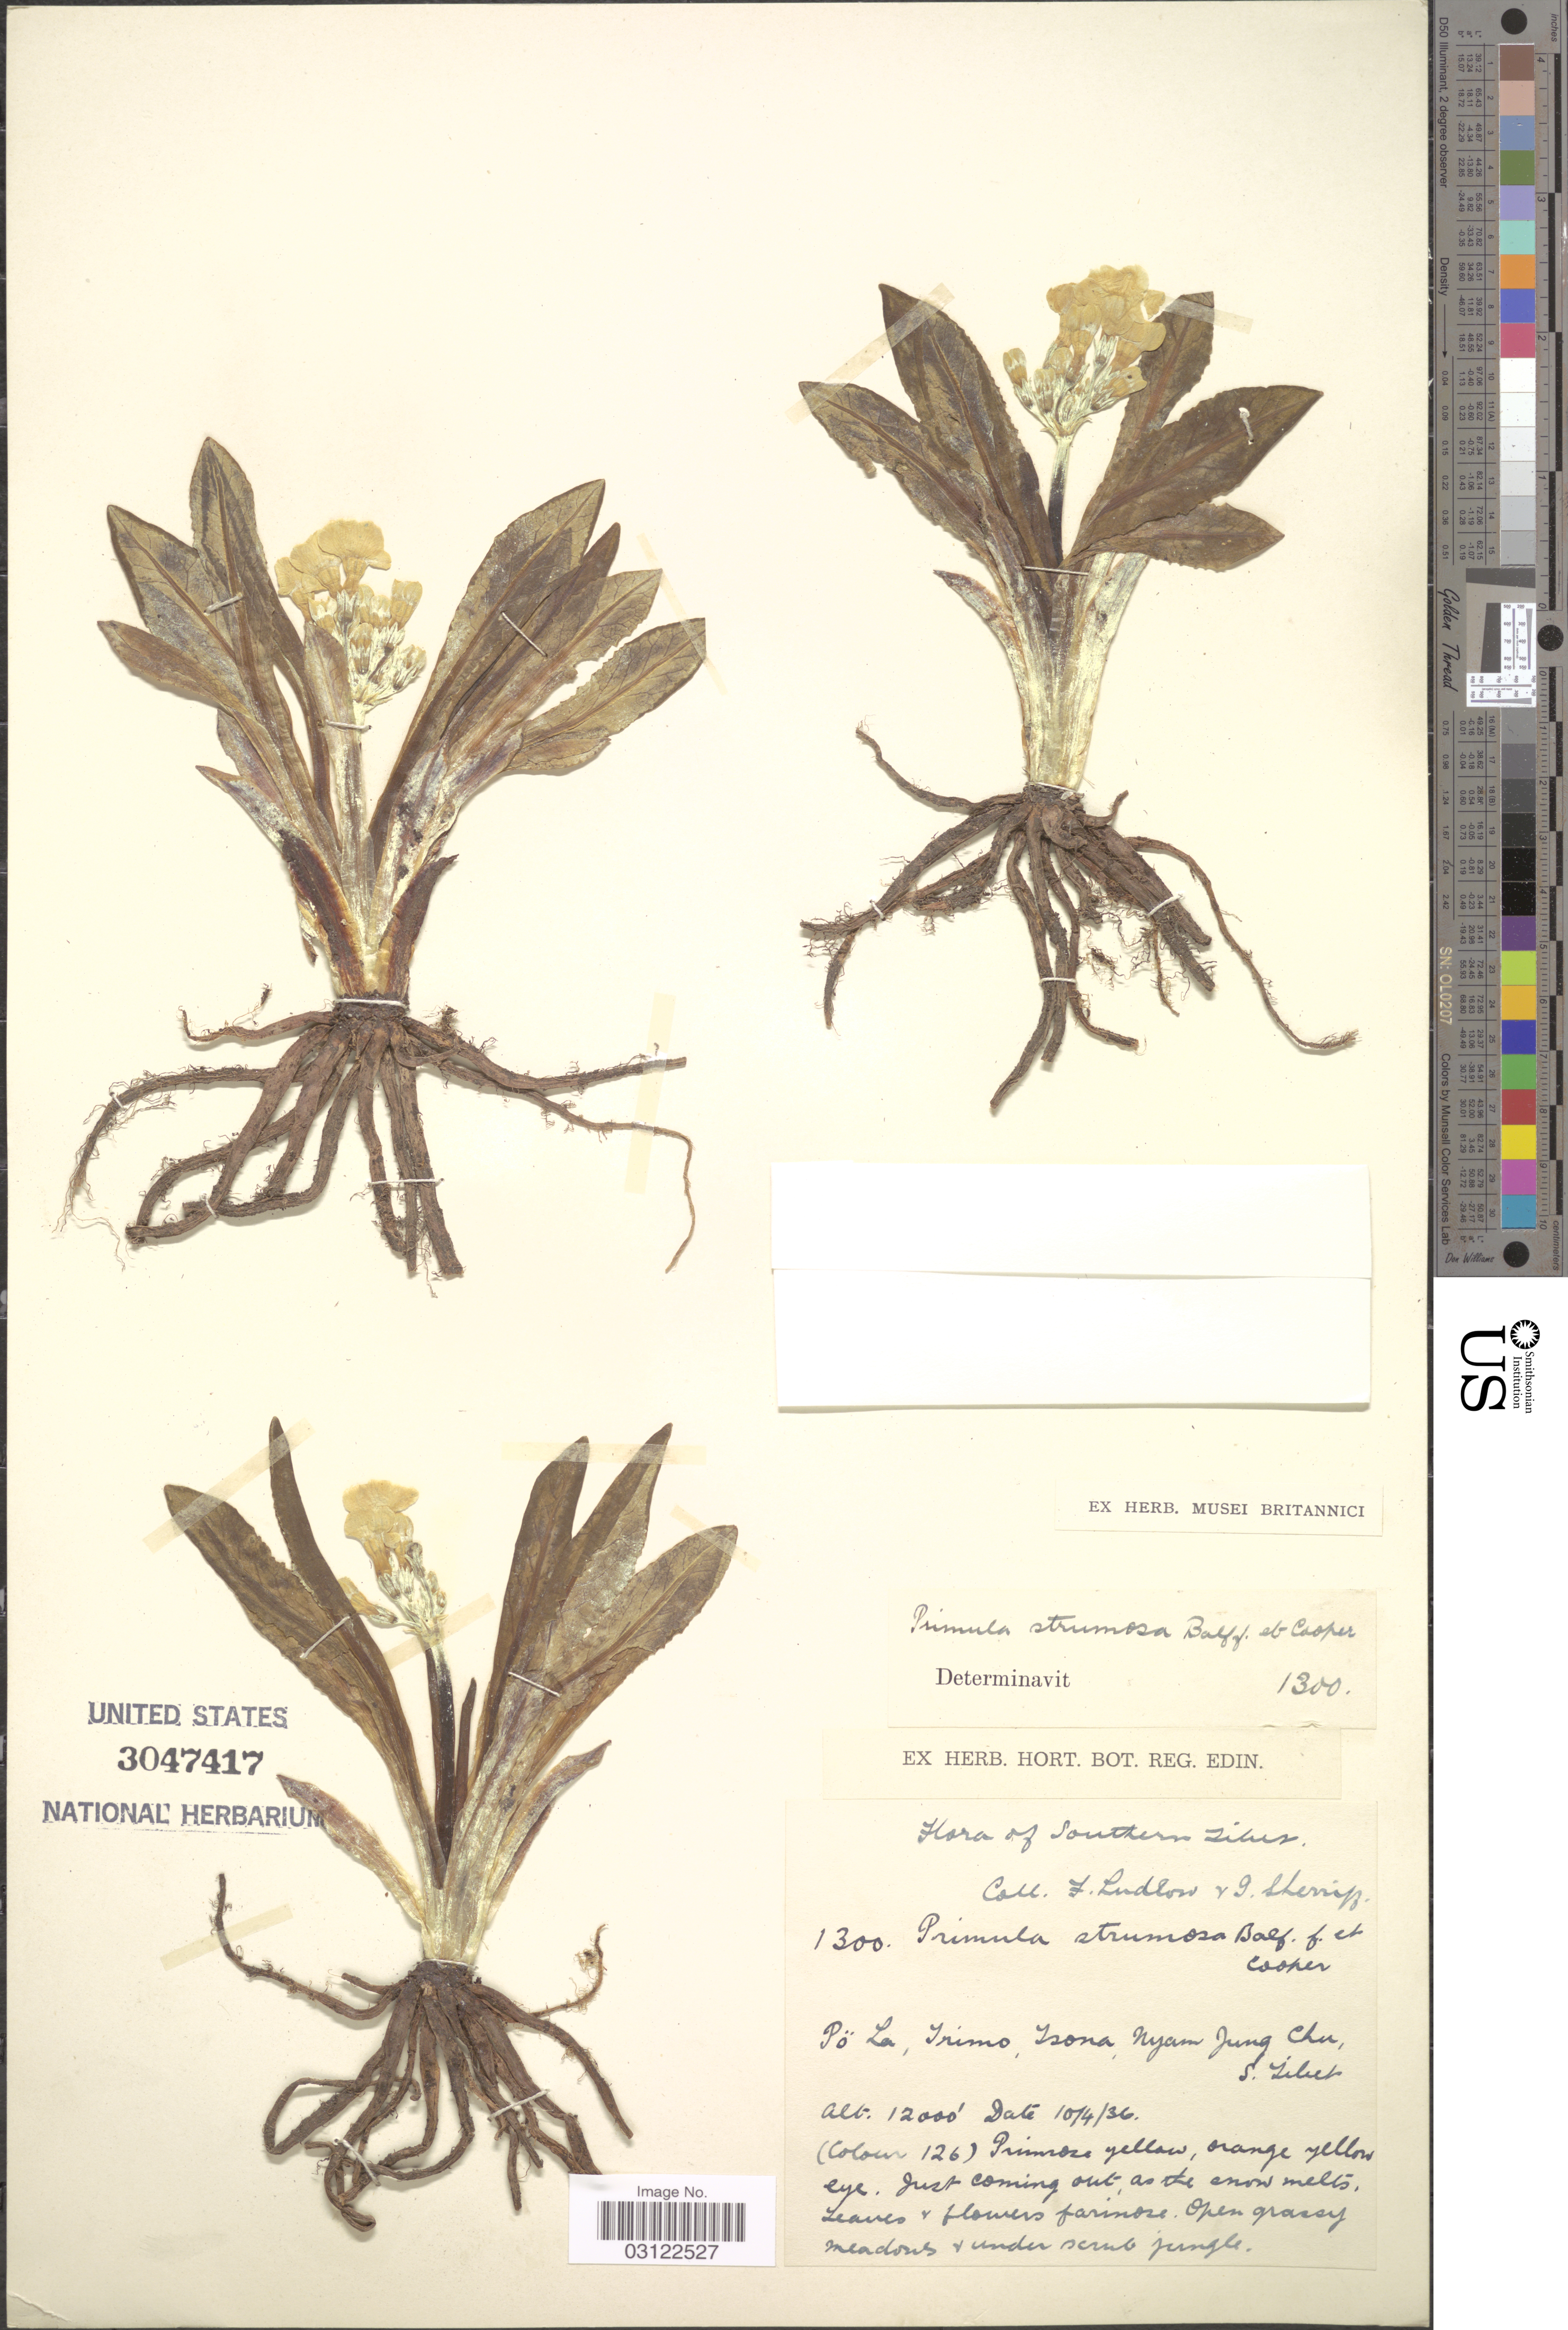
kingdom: Plantae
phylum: Tracheophyta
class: Magnoliopsida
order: Ericales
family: Primulaceae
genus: Primula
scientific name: Primula strumosa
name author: Balf. f. & R.E. Cooper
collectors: F. Ludlow & G. Sherriff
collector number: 1300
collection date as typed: Transcribed d/m/y: 10/4/36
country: China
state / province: Xizang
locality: Southern Tibet. Pö La, Trimo, Tsona Nyam Jung Chu.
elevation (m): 3658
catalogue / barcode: US 3047417